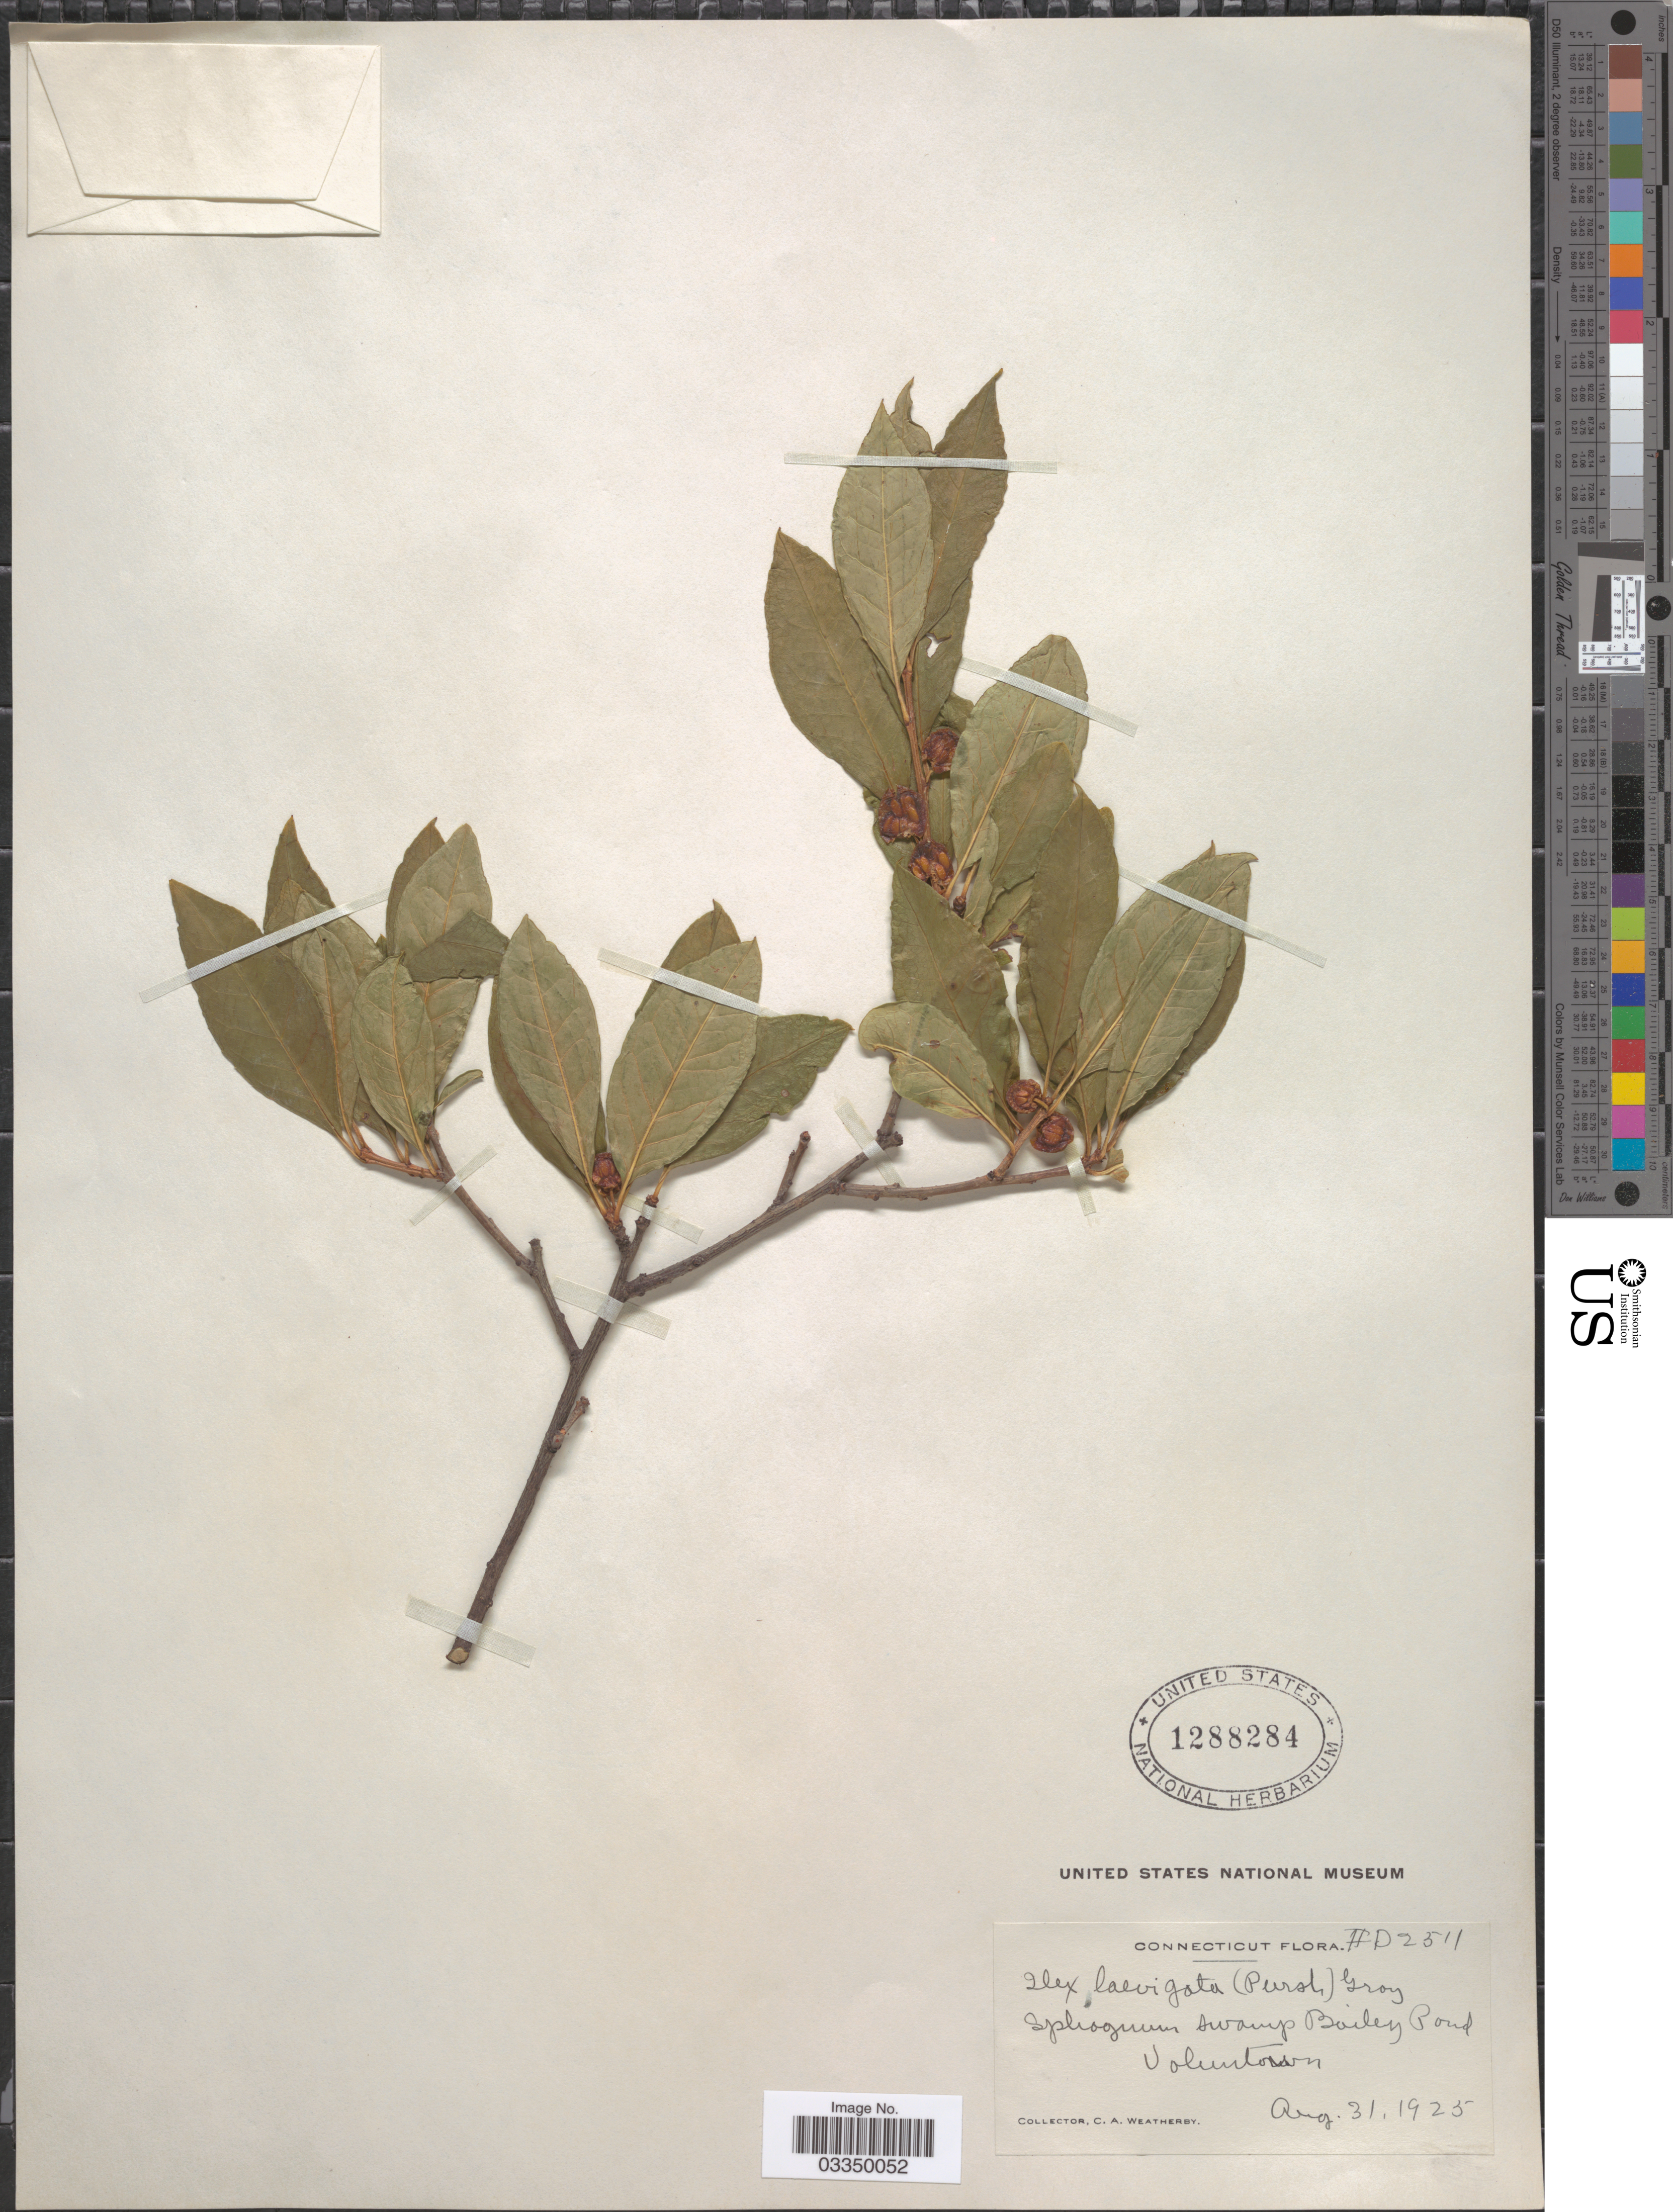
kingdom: Plantae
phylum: Tracheophyta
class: Magnoliopsida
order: Aquifoliales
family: Aquifoliaceae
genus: Ilex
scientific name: Ilex laevigata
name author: (Pursh) A. Gray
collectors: C. A. Weatherby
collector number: D2511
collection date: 1925-08-31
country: United States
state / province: Connecticut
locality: Swamp Bailey Pond Voluntown.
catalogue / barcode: US 1288284